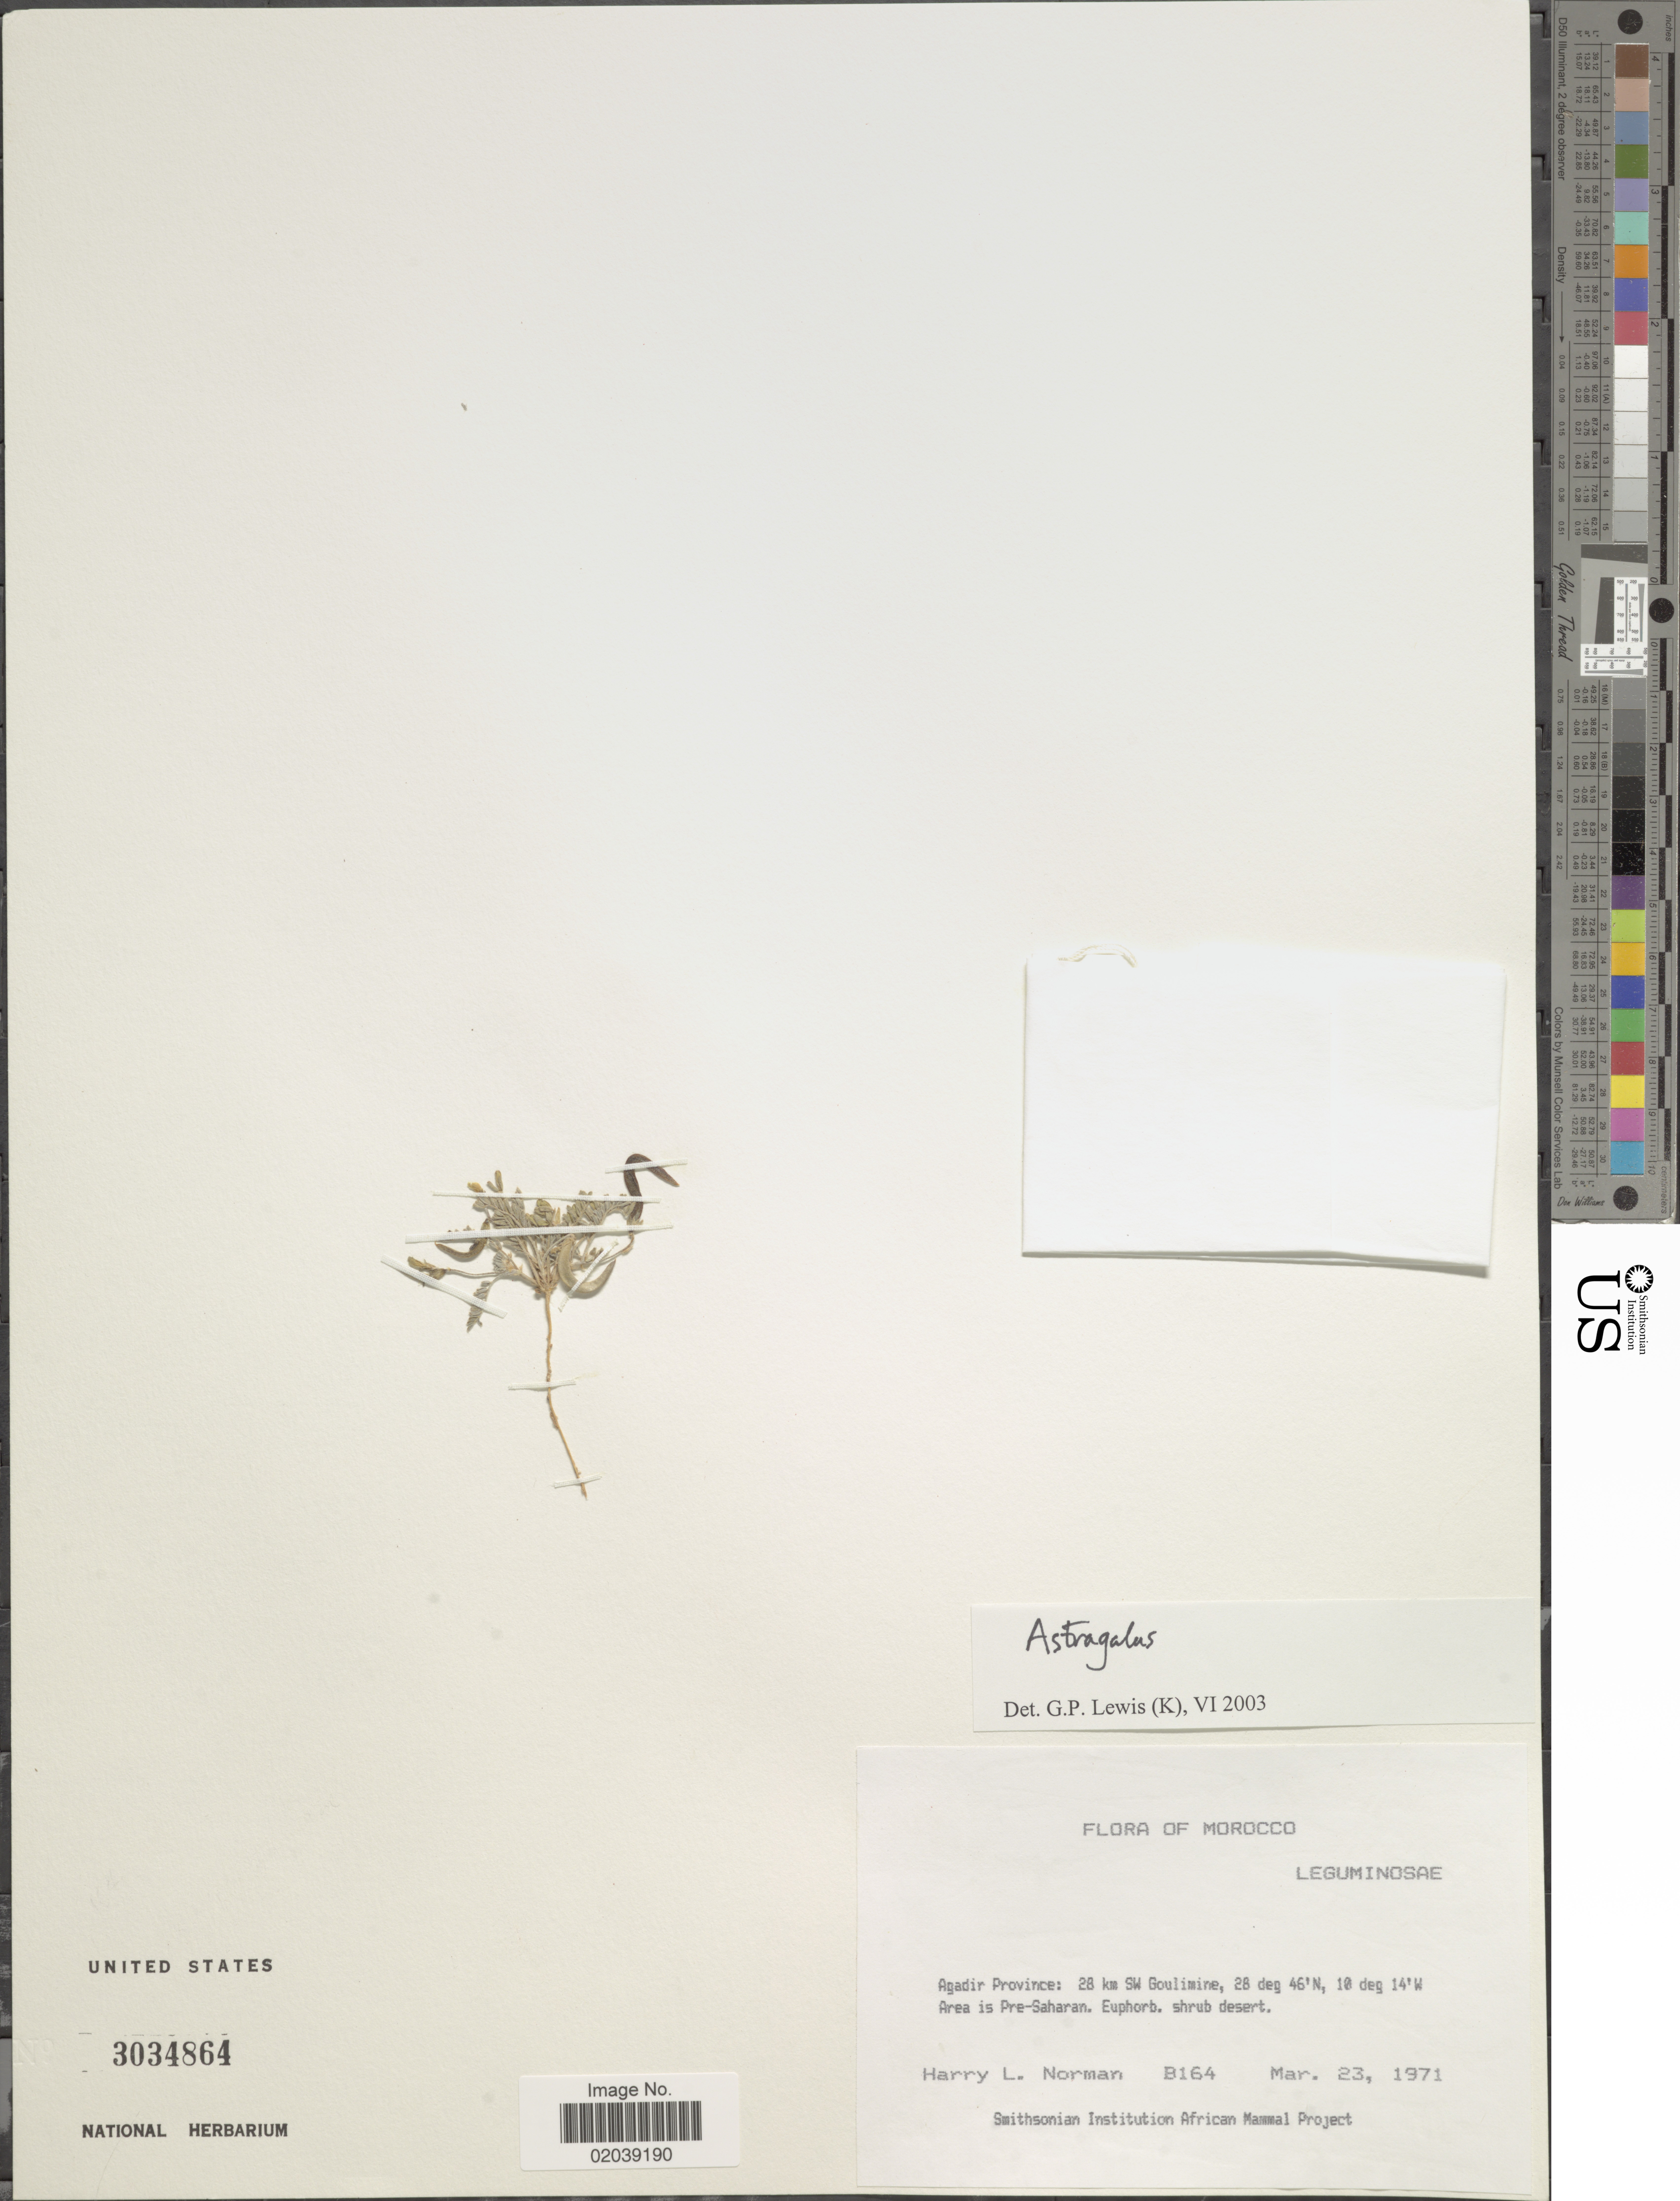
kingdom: Plantae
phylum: Tracheophyta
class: Magnoliopsida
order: Fabales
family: Fabaceae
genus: Astragalus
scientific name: Astragalus sp.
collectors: Norman, H.L.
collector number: B164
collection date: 1971-03-23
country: Morocco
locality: Agadir Province: 28 km SW Goulmine, Area is Pre- Saharan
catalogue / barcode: US 3034864